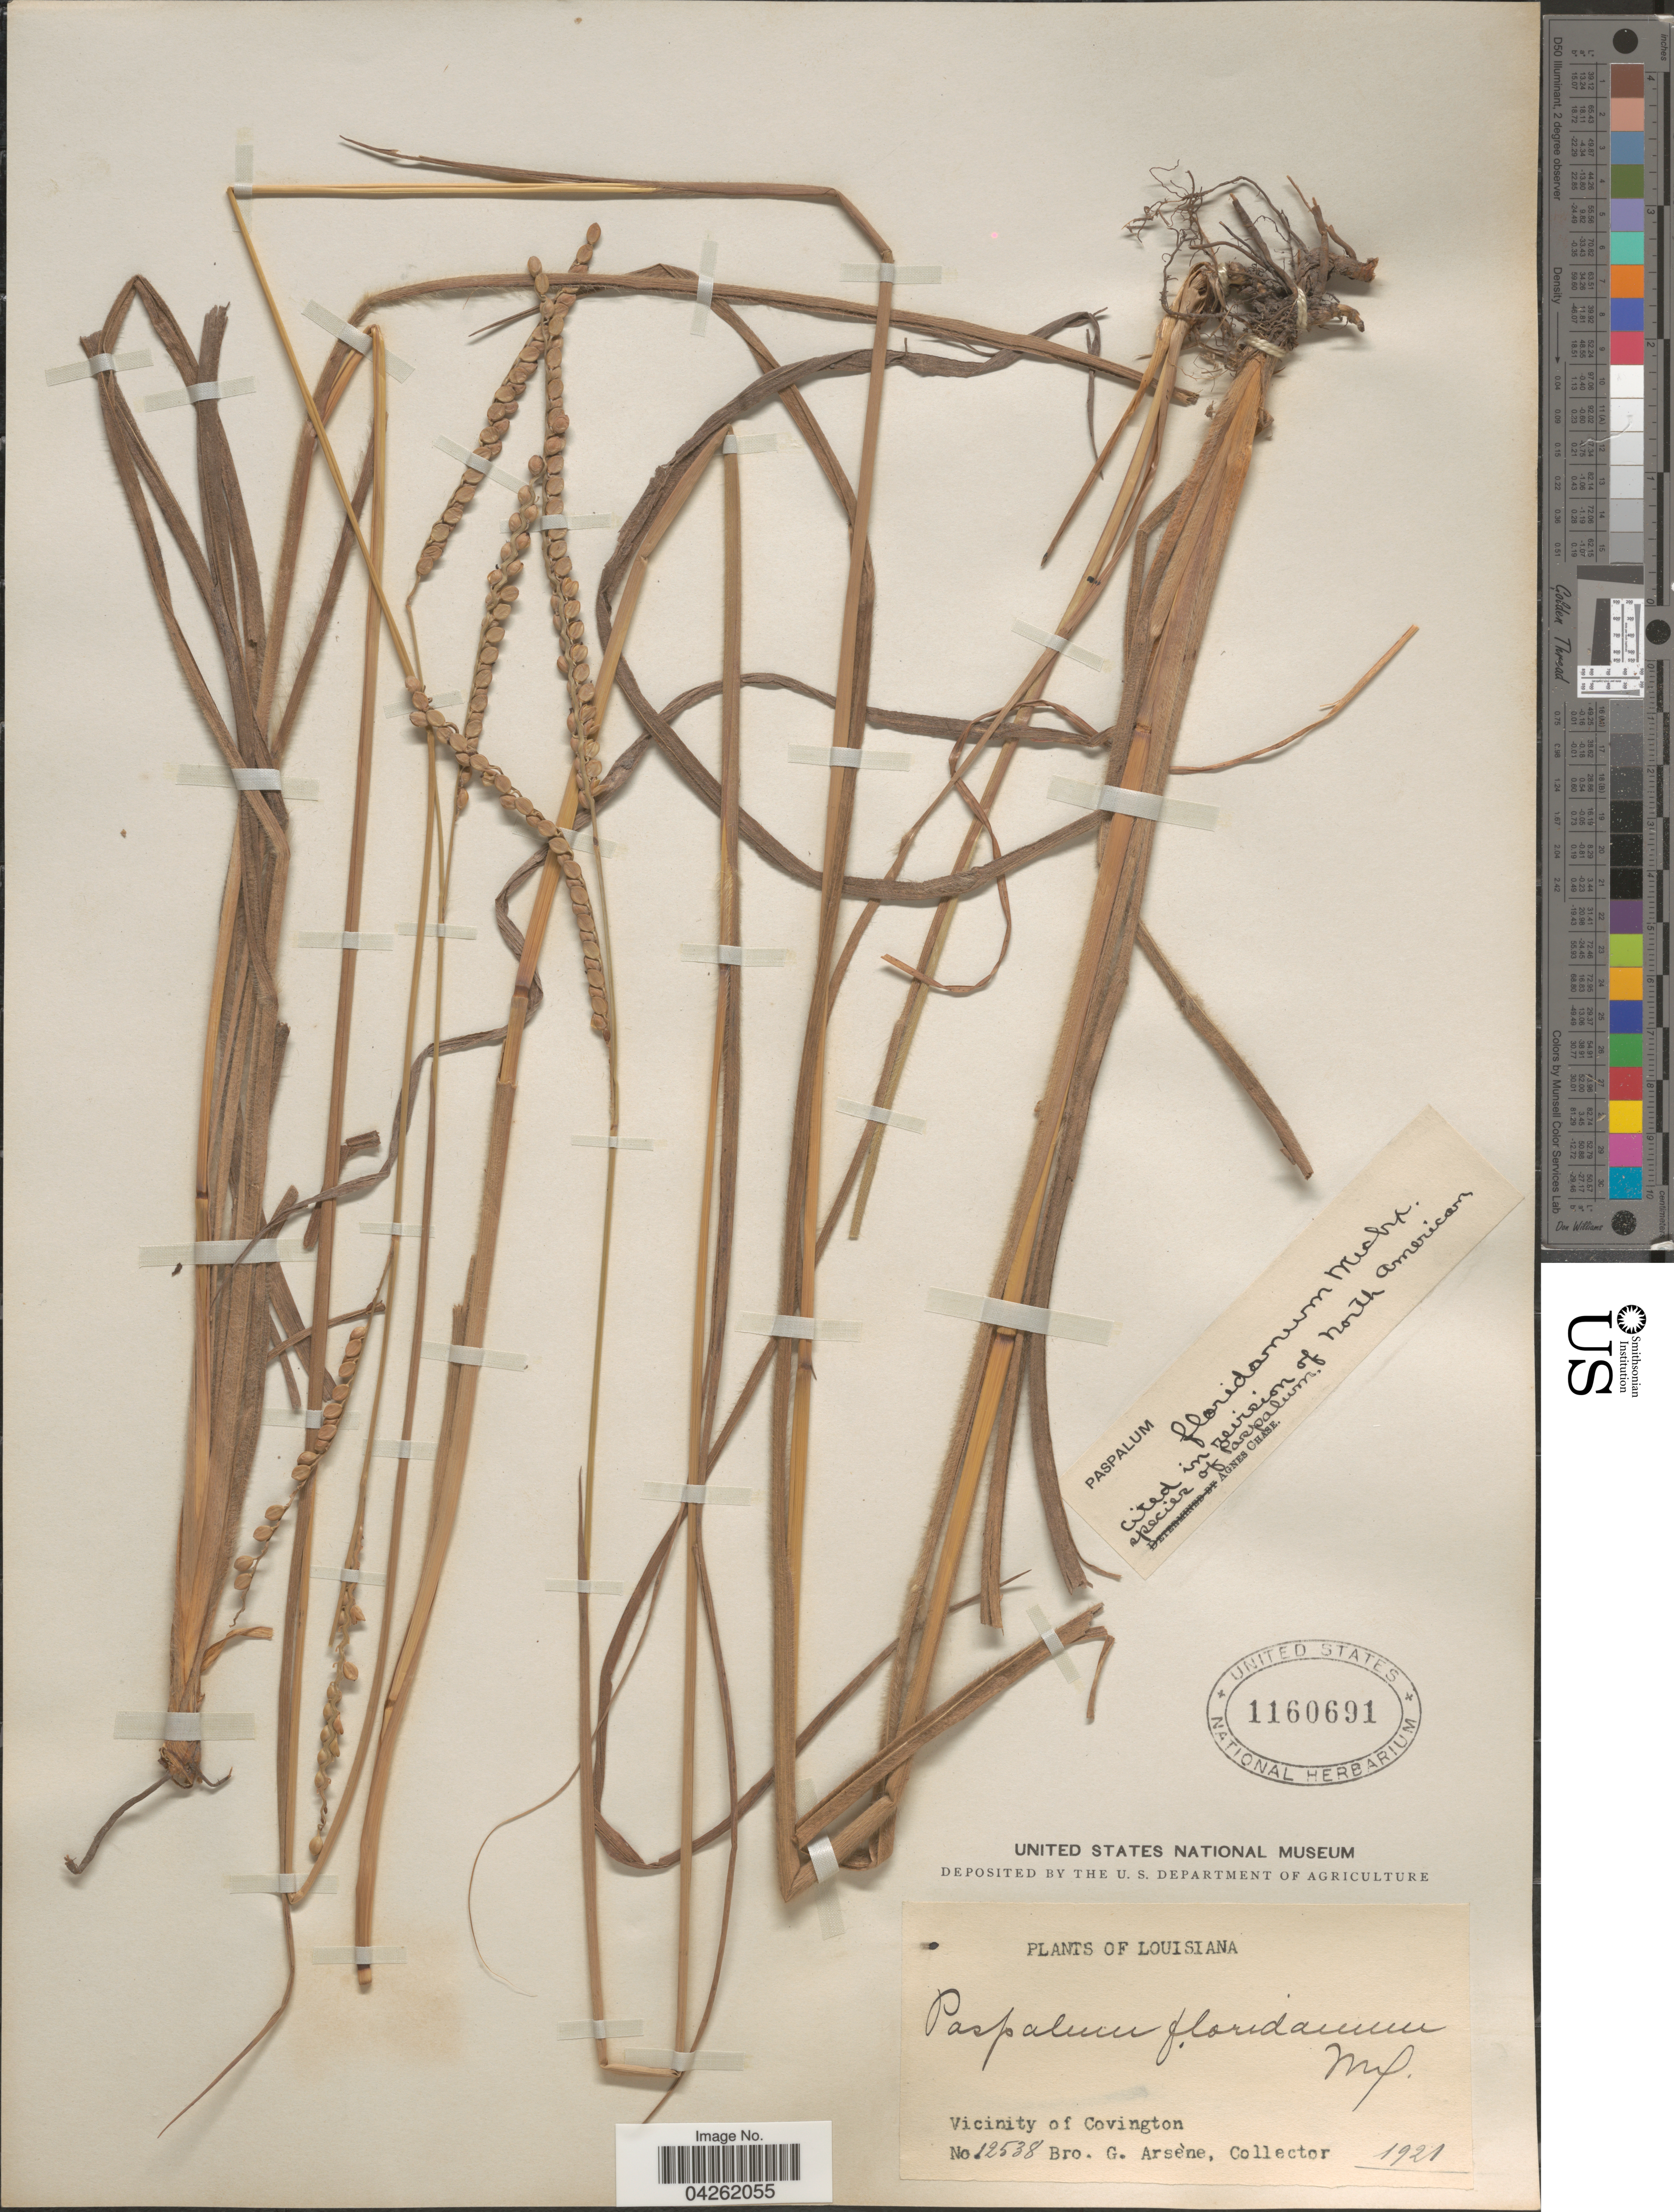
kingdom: Plantae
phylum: Tracheophyta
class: Liliopsida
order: Poales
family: Poaceae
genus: Paspalum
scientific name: Paspalum floridanum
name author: Michx.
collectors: Bro. G. Arsène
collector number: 12538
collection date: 1921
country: United States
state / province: Louisiana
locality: Vicinity of Covington.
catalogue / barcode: US 1160691